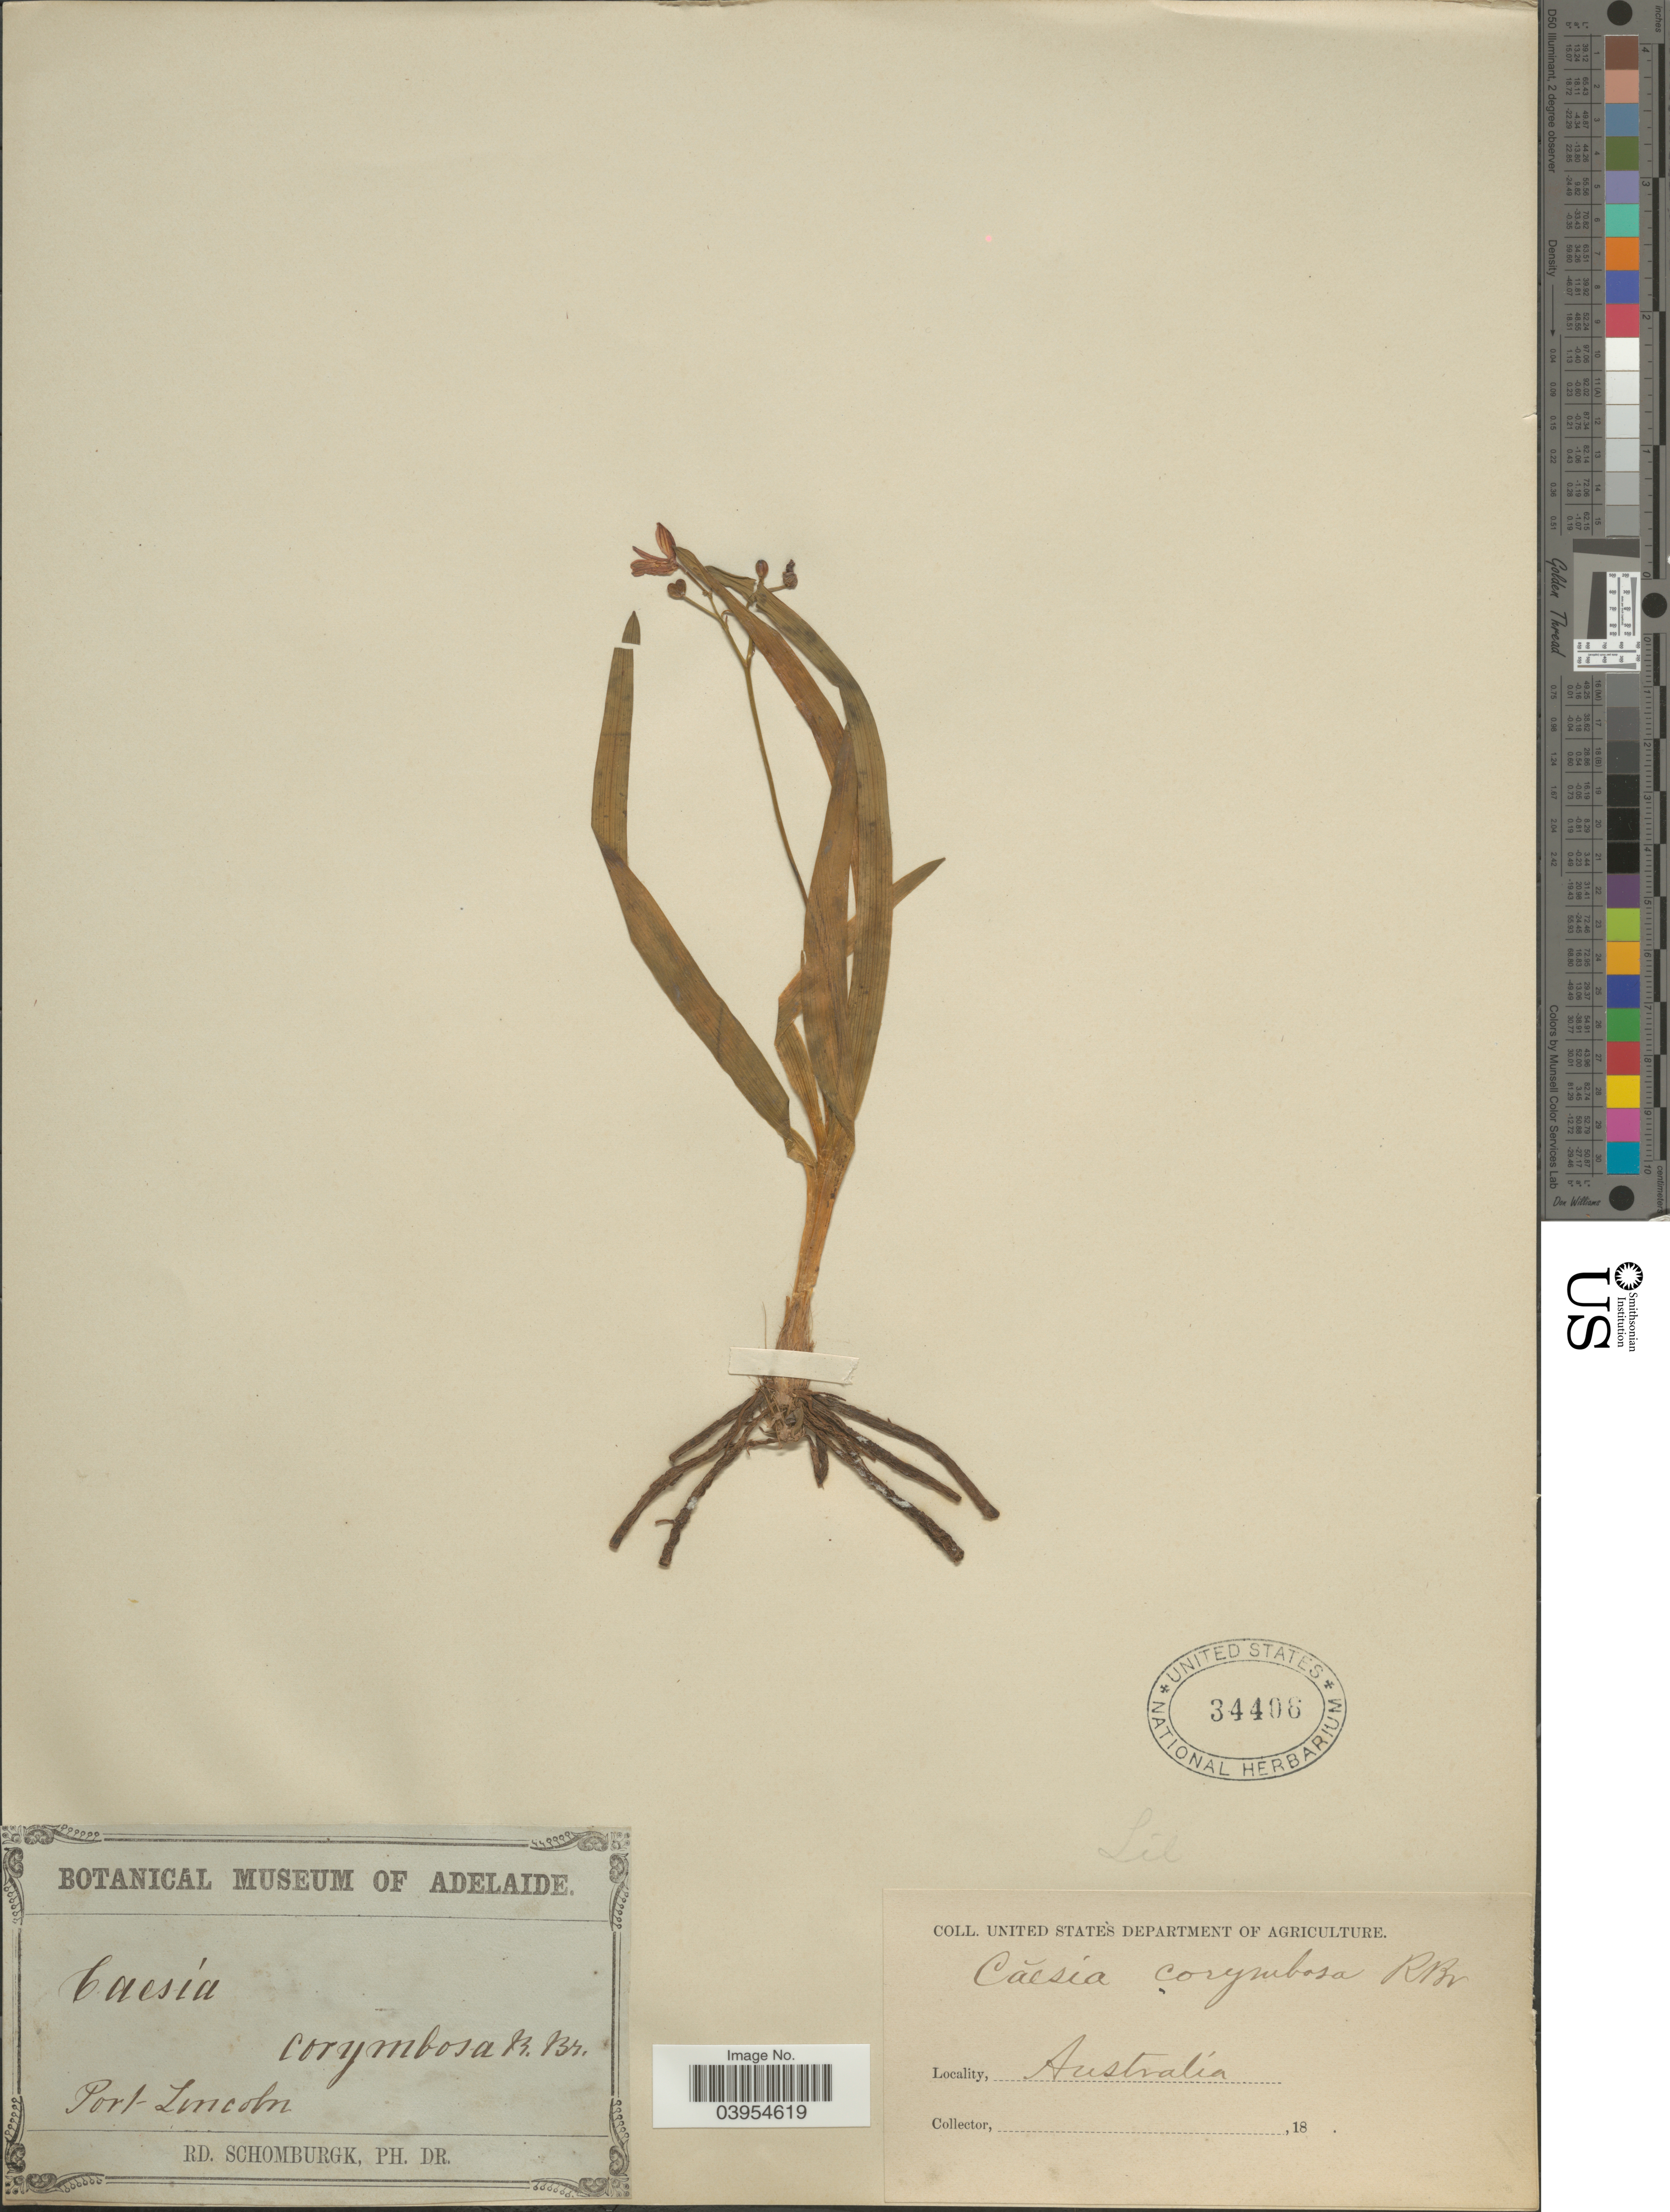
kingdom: Plantae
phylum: Tracheophyta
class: Liliopsida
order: Asparagales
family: Asphodelaceae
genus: Caesia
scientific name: Caesia corymbosa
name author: R. Br.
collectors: M. R. Schomburgk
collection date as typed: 18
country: Australia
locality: Port Lincoln.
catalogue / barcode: US 34406